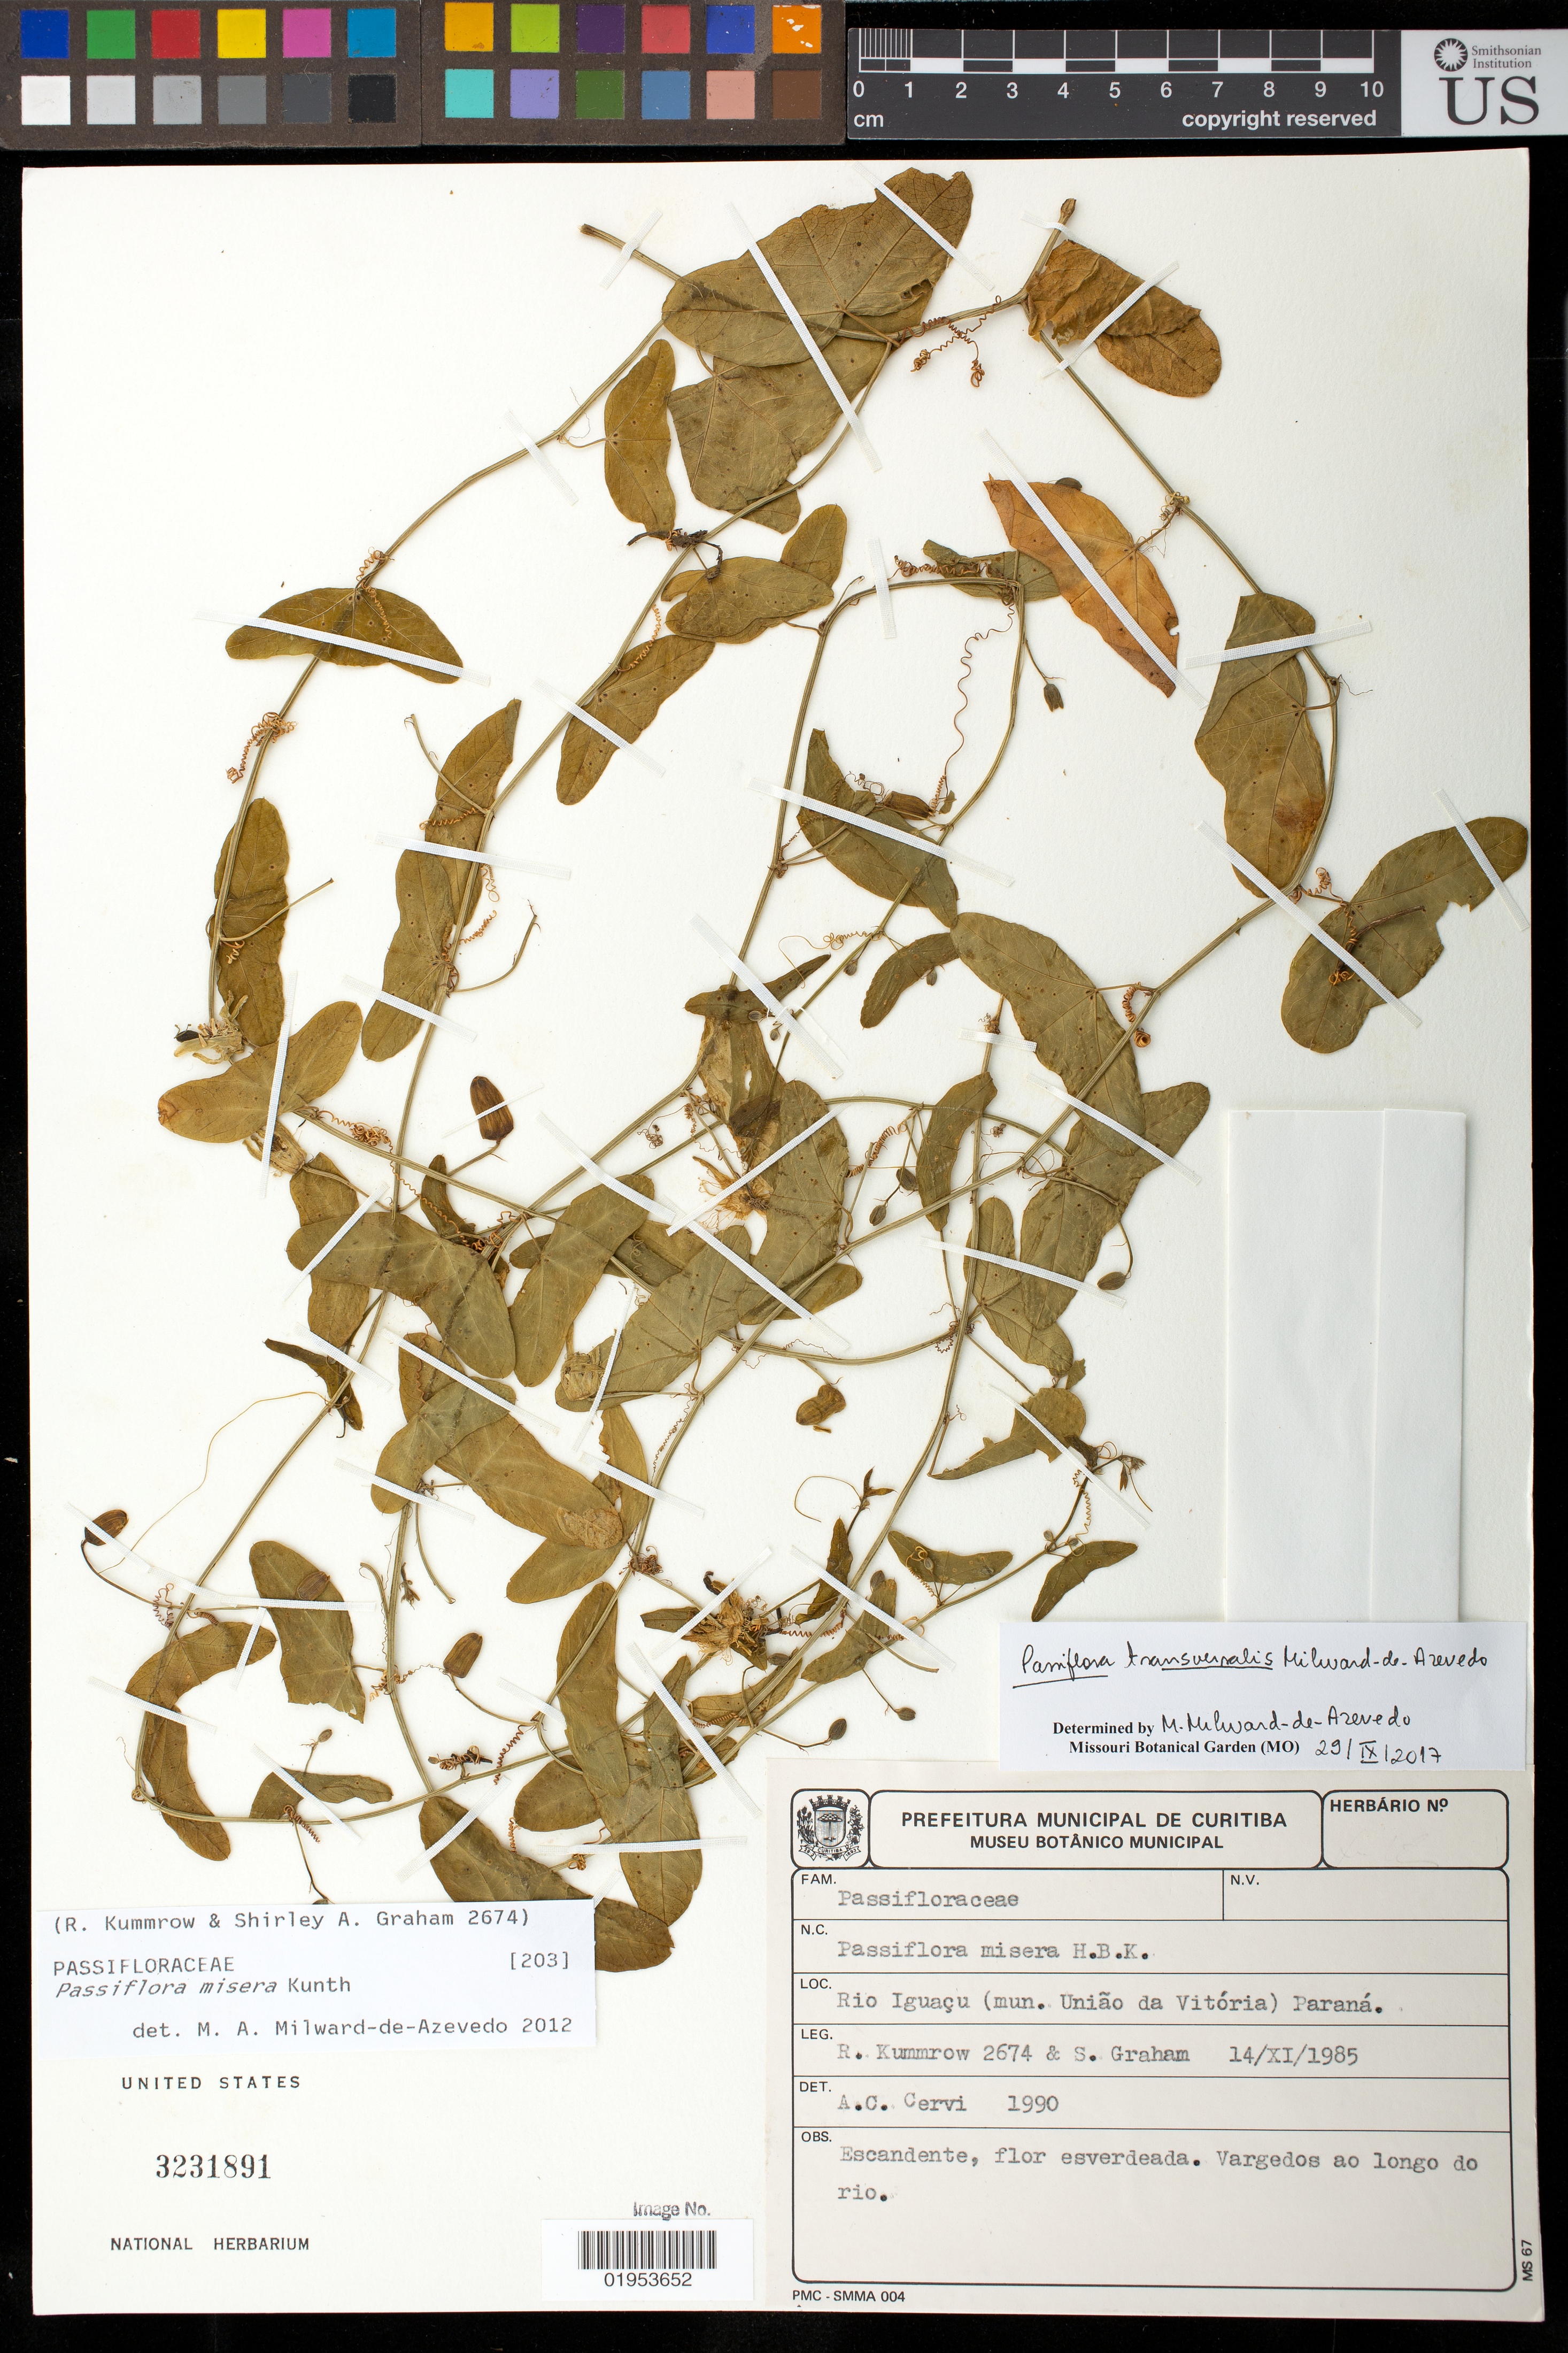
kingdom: Plantae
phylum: Tracheophyta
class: Magnoliopsida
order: Malpighiales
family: Passifloraceae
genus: Passiflora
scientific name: Passiflora transversalis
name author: Azevedo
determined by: Azevedo, M. A. Milward de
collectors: R. Kummrow & S. Graham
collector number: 2674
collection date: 1985-11-14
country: Brazil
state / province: Paraná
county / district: União da Vitória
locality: Río Iguaçu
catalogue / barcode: US 3231891